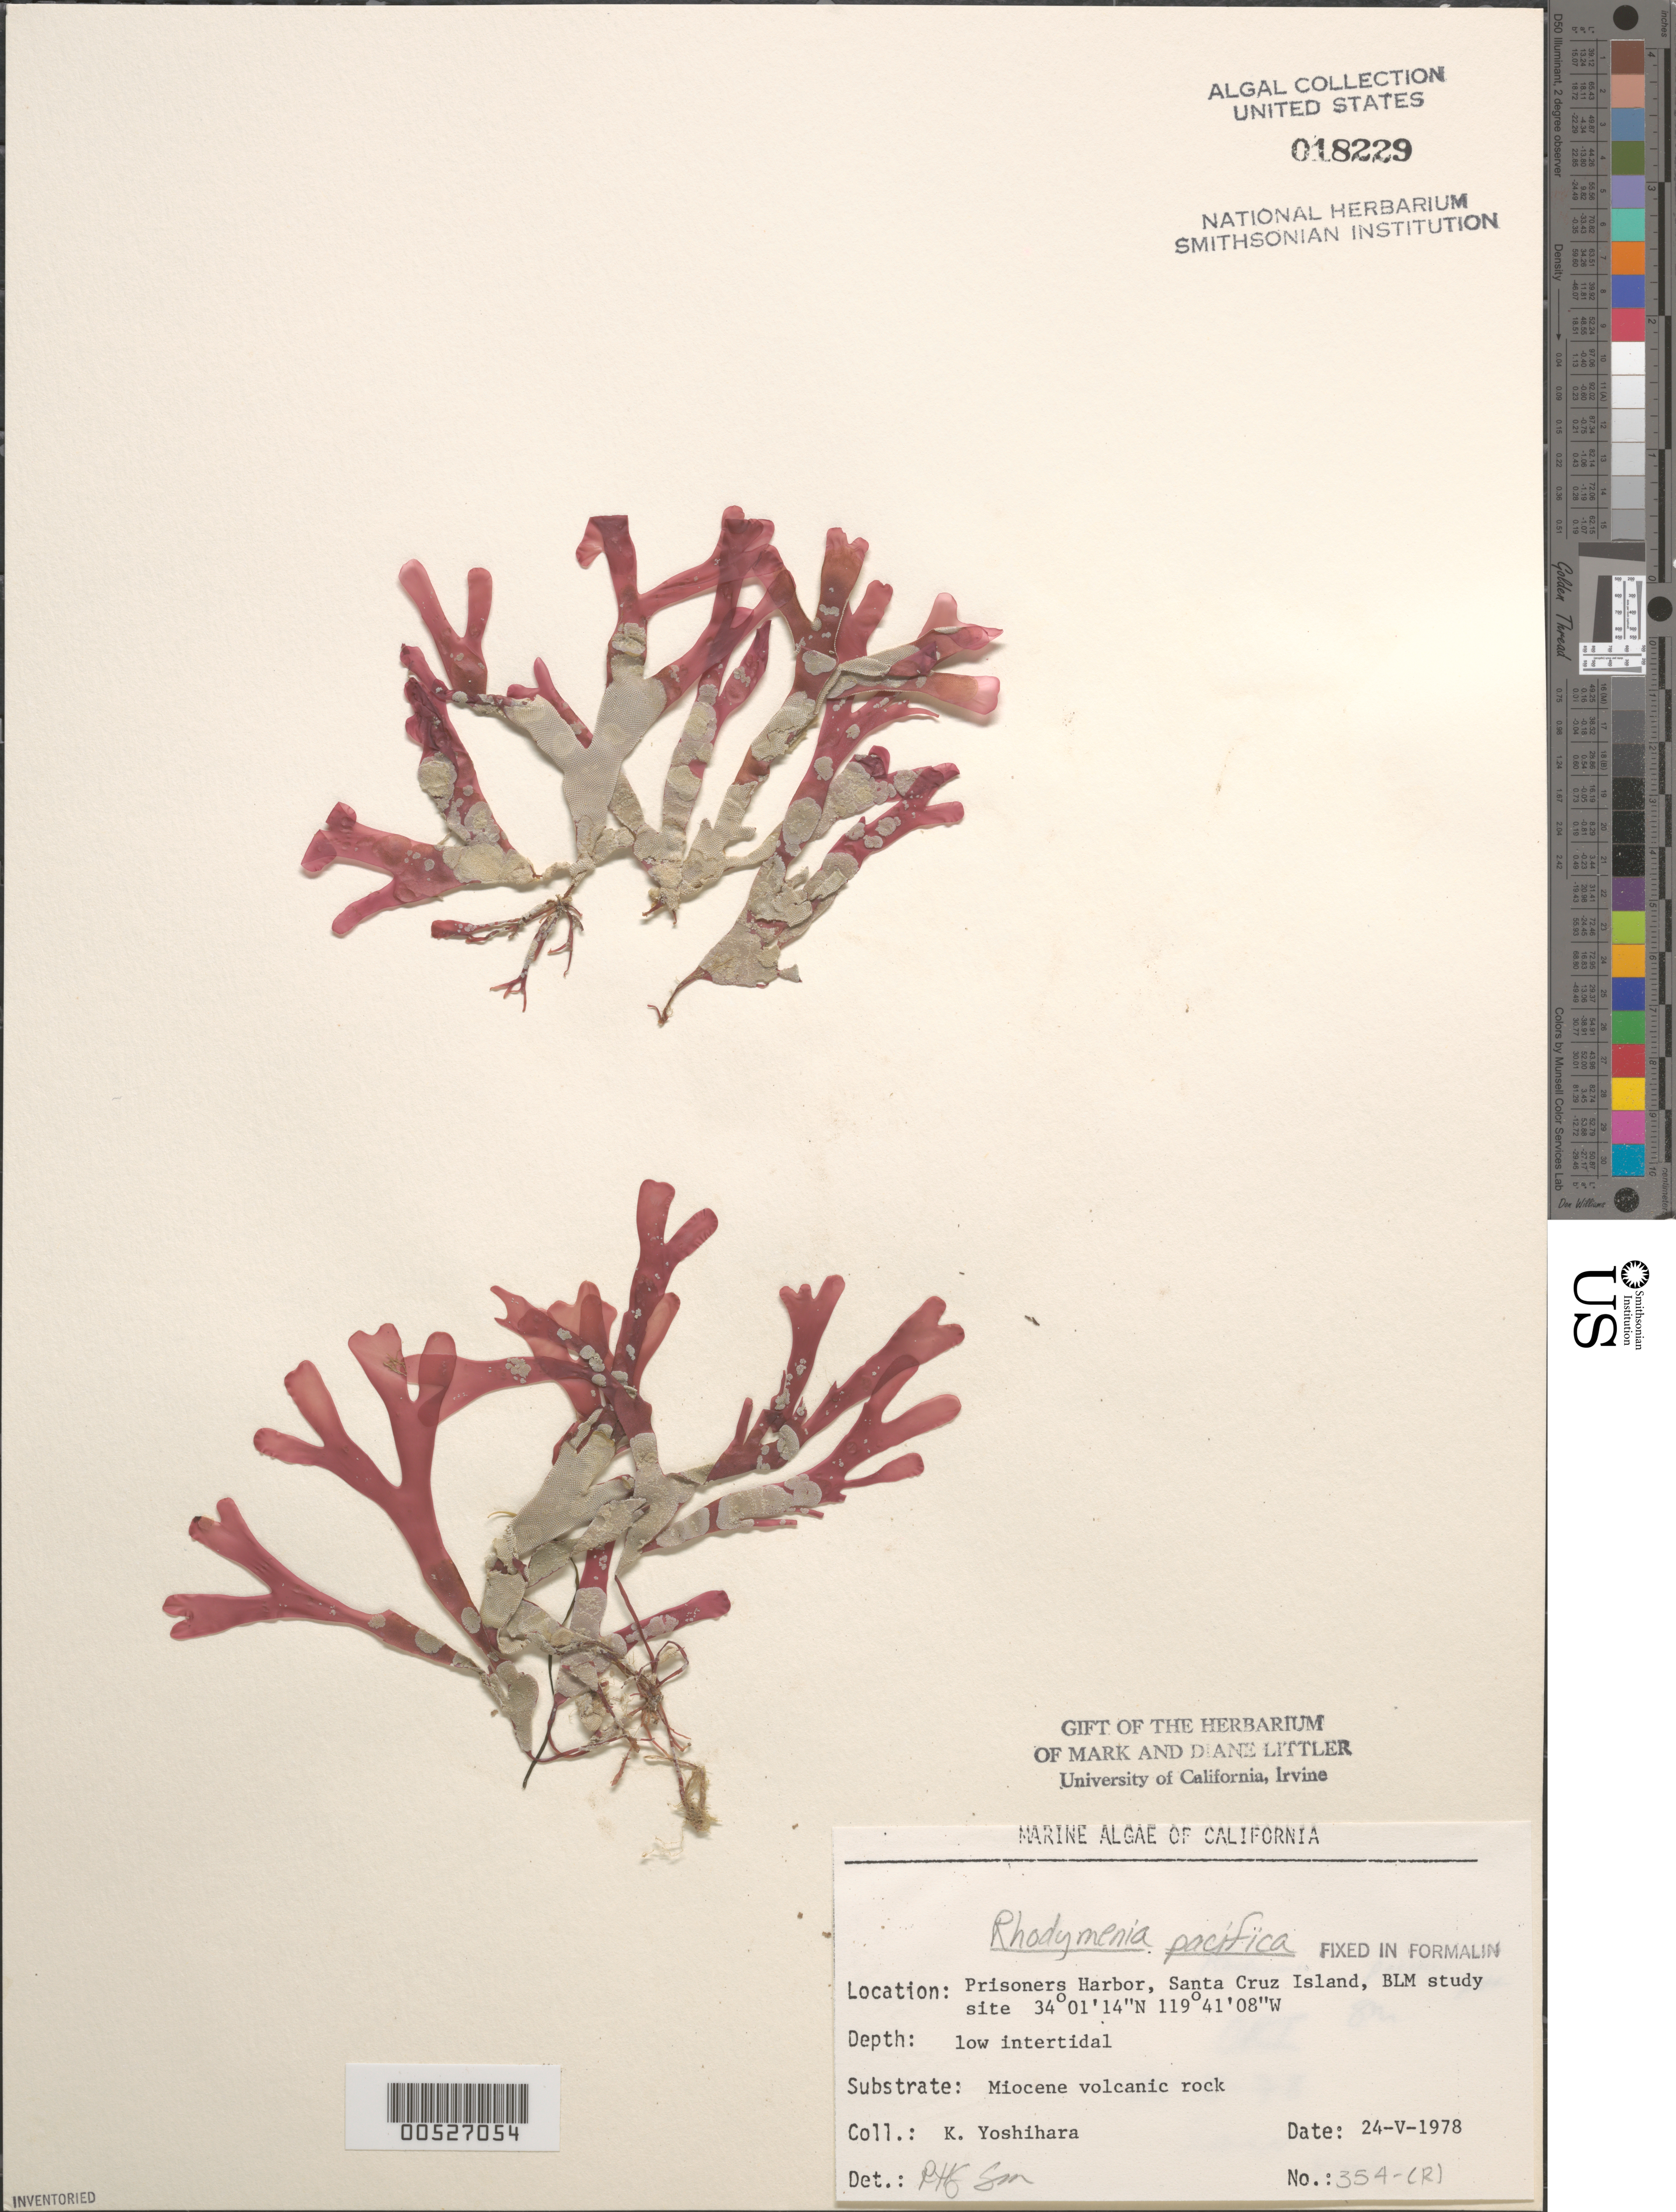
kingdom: Plantae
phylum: Rhodophyta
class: Florideophyceae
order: Rhodymeniales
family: Rhodymeniaceae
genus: Rhodymenia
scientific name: Rhodymenia pacifica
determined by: Sims, Robert H.; Murray, S. N.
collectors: K. Yoshihara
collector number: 354-cri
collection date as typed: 24 May 1978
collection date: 1978-05-24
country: United States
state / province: California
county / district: Santa Barbara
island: Santa Cruz Island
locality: Prisoners Harbor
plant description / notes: BLM-SOCALBIGHT Rocky Intertidal Survey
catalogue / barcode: US 18229